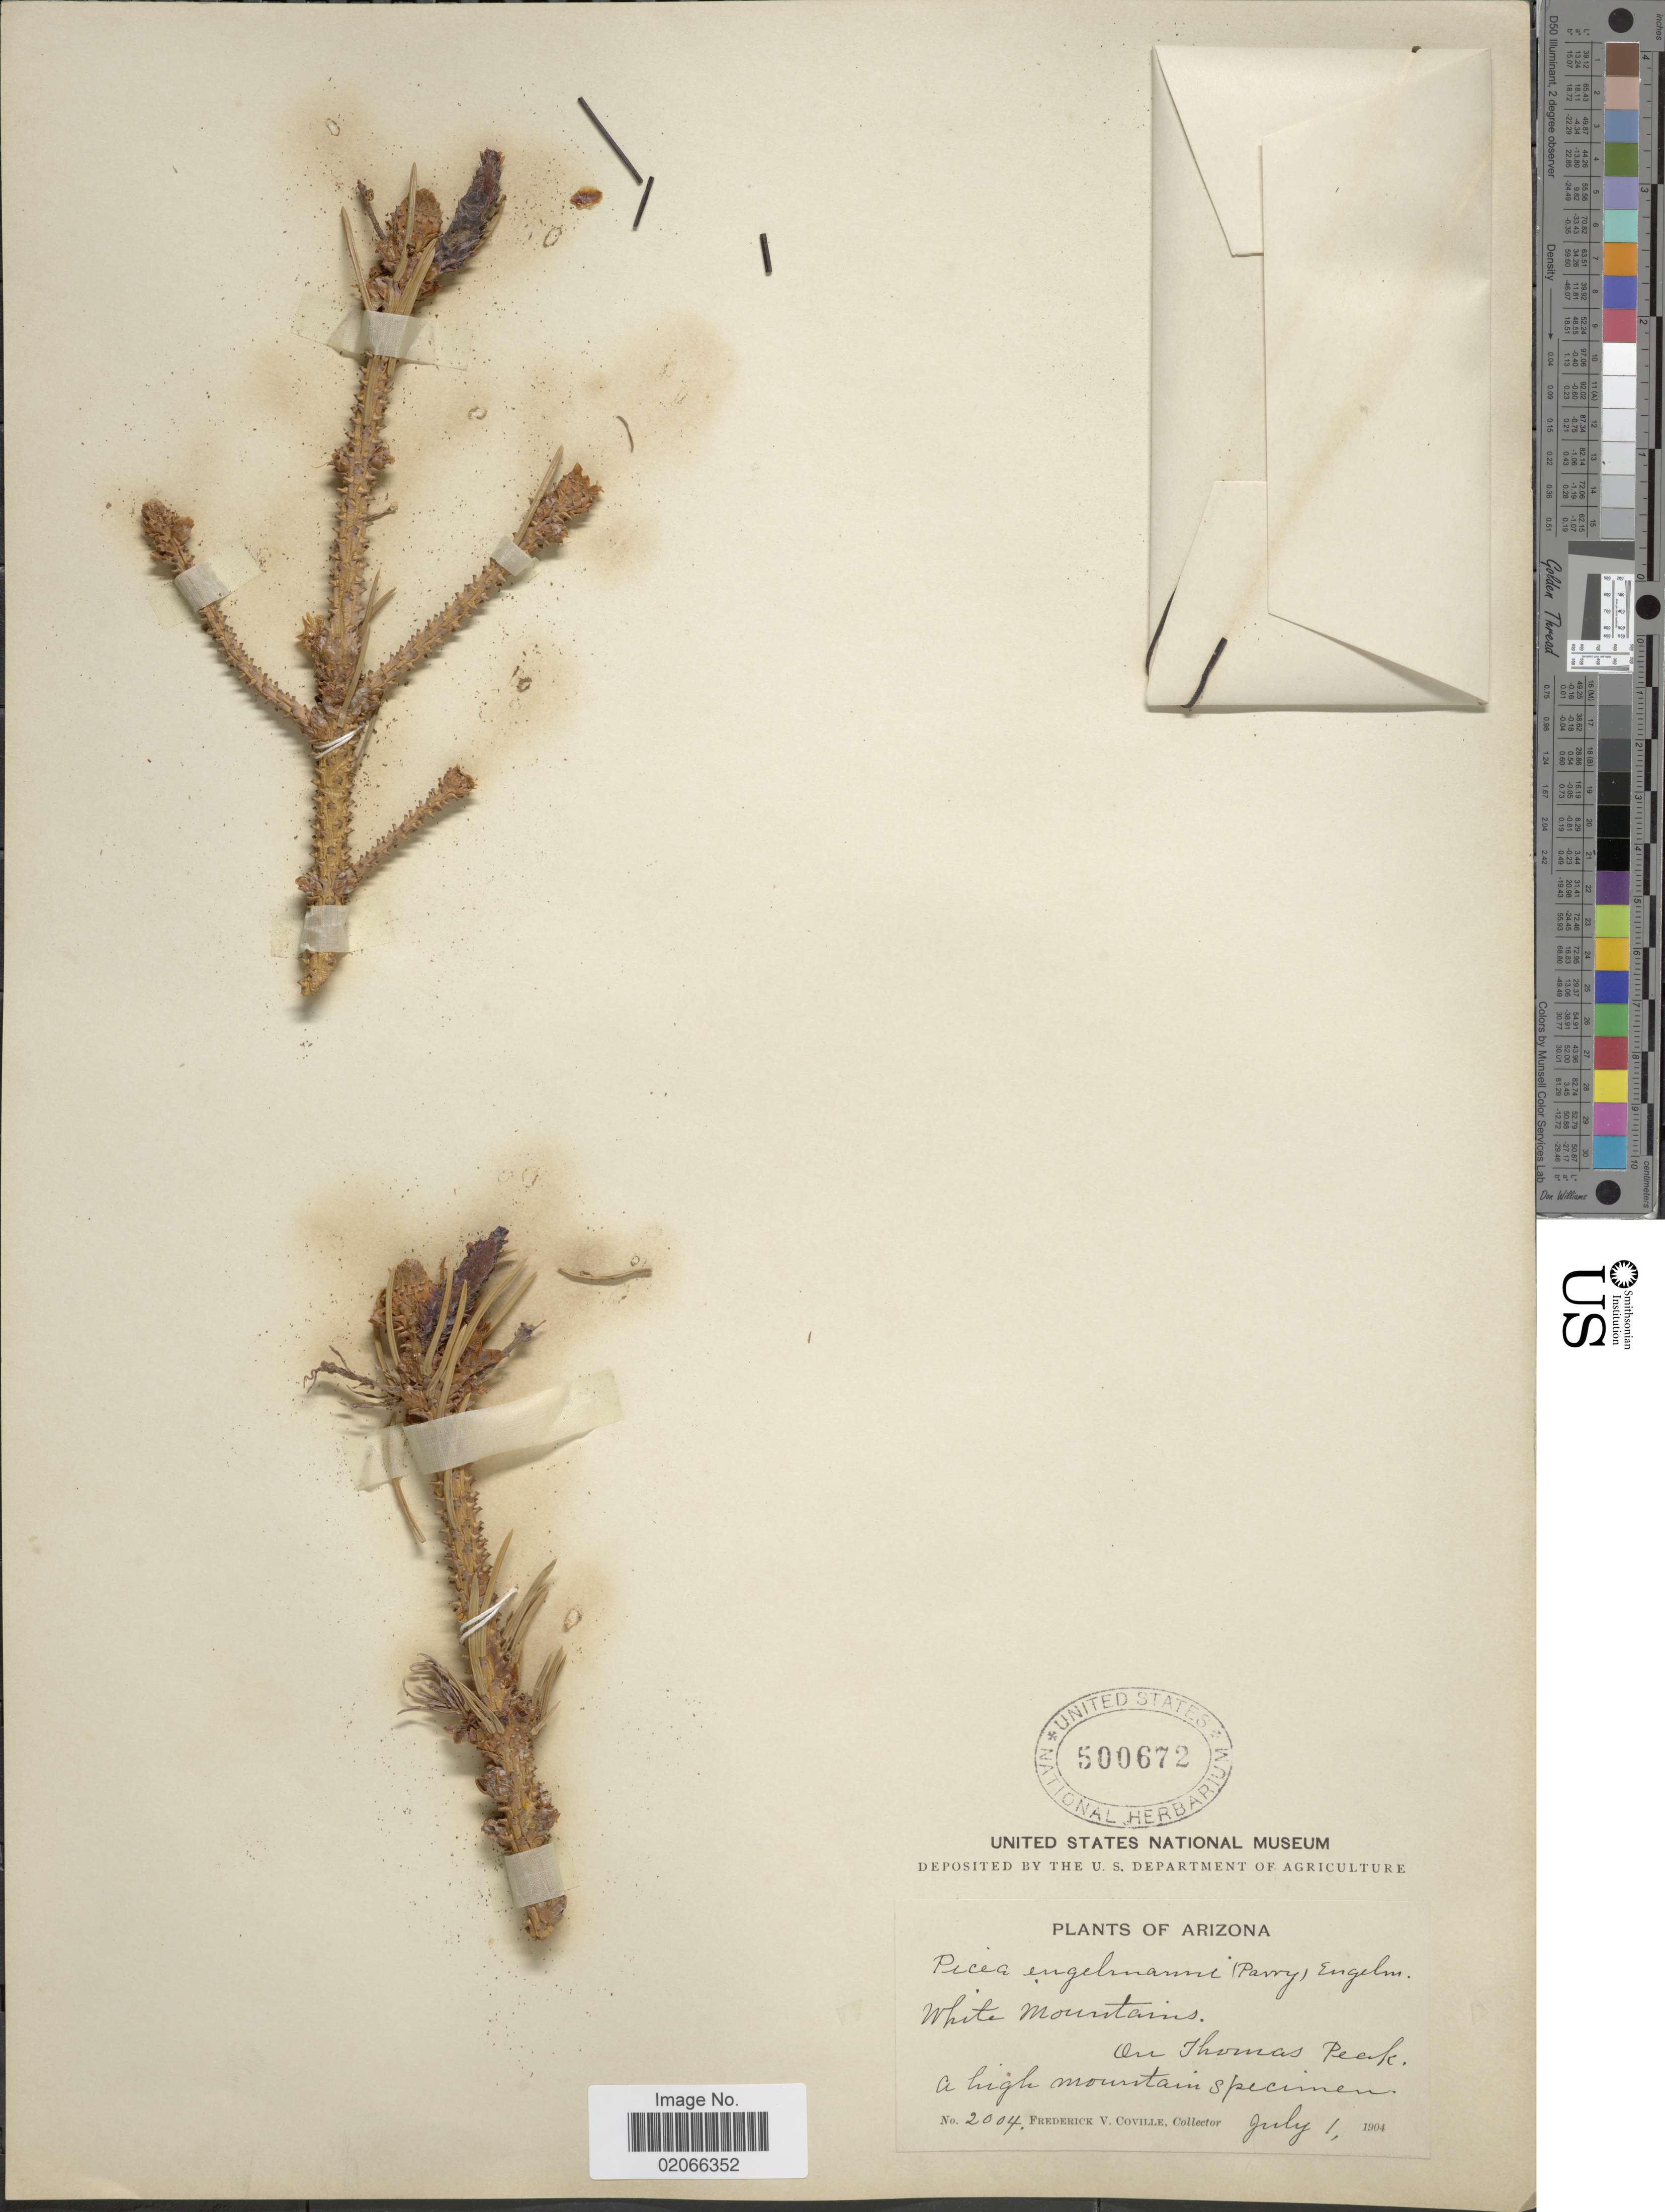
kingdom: Plantae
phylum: Tracheophyta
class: Pinopsida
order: Pinales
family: Pinaceae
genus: Picea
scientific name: Picea engelmannii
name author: Parry ex Engelm.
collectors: F. V. Coville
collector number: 2004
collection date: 1904-07-01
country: United States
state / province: Arizona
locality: White Mountains, on Thomas Peak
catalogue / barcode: US 500672